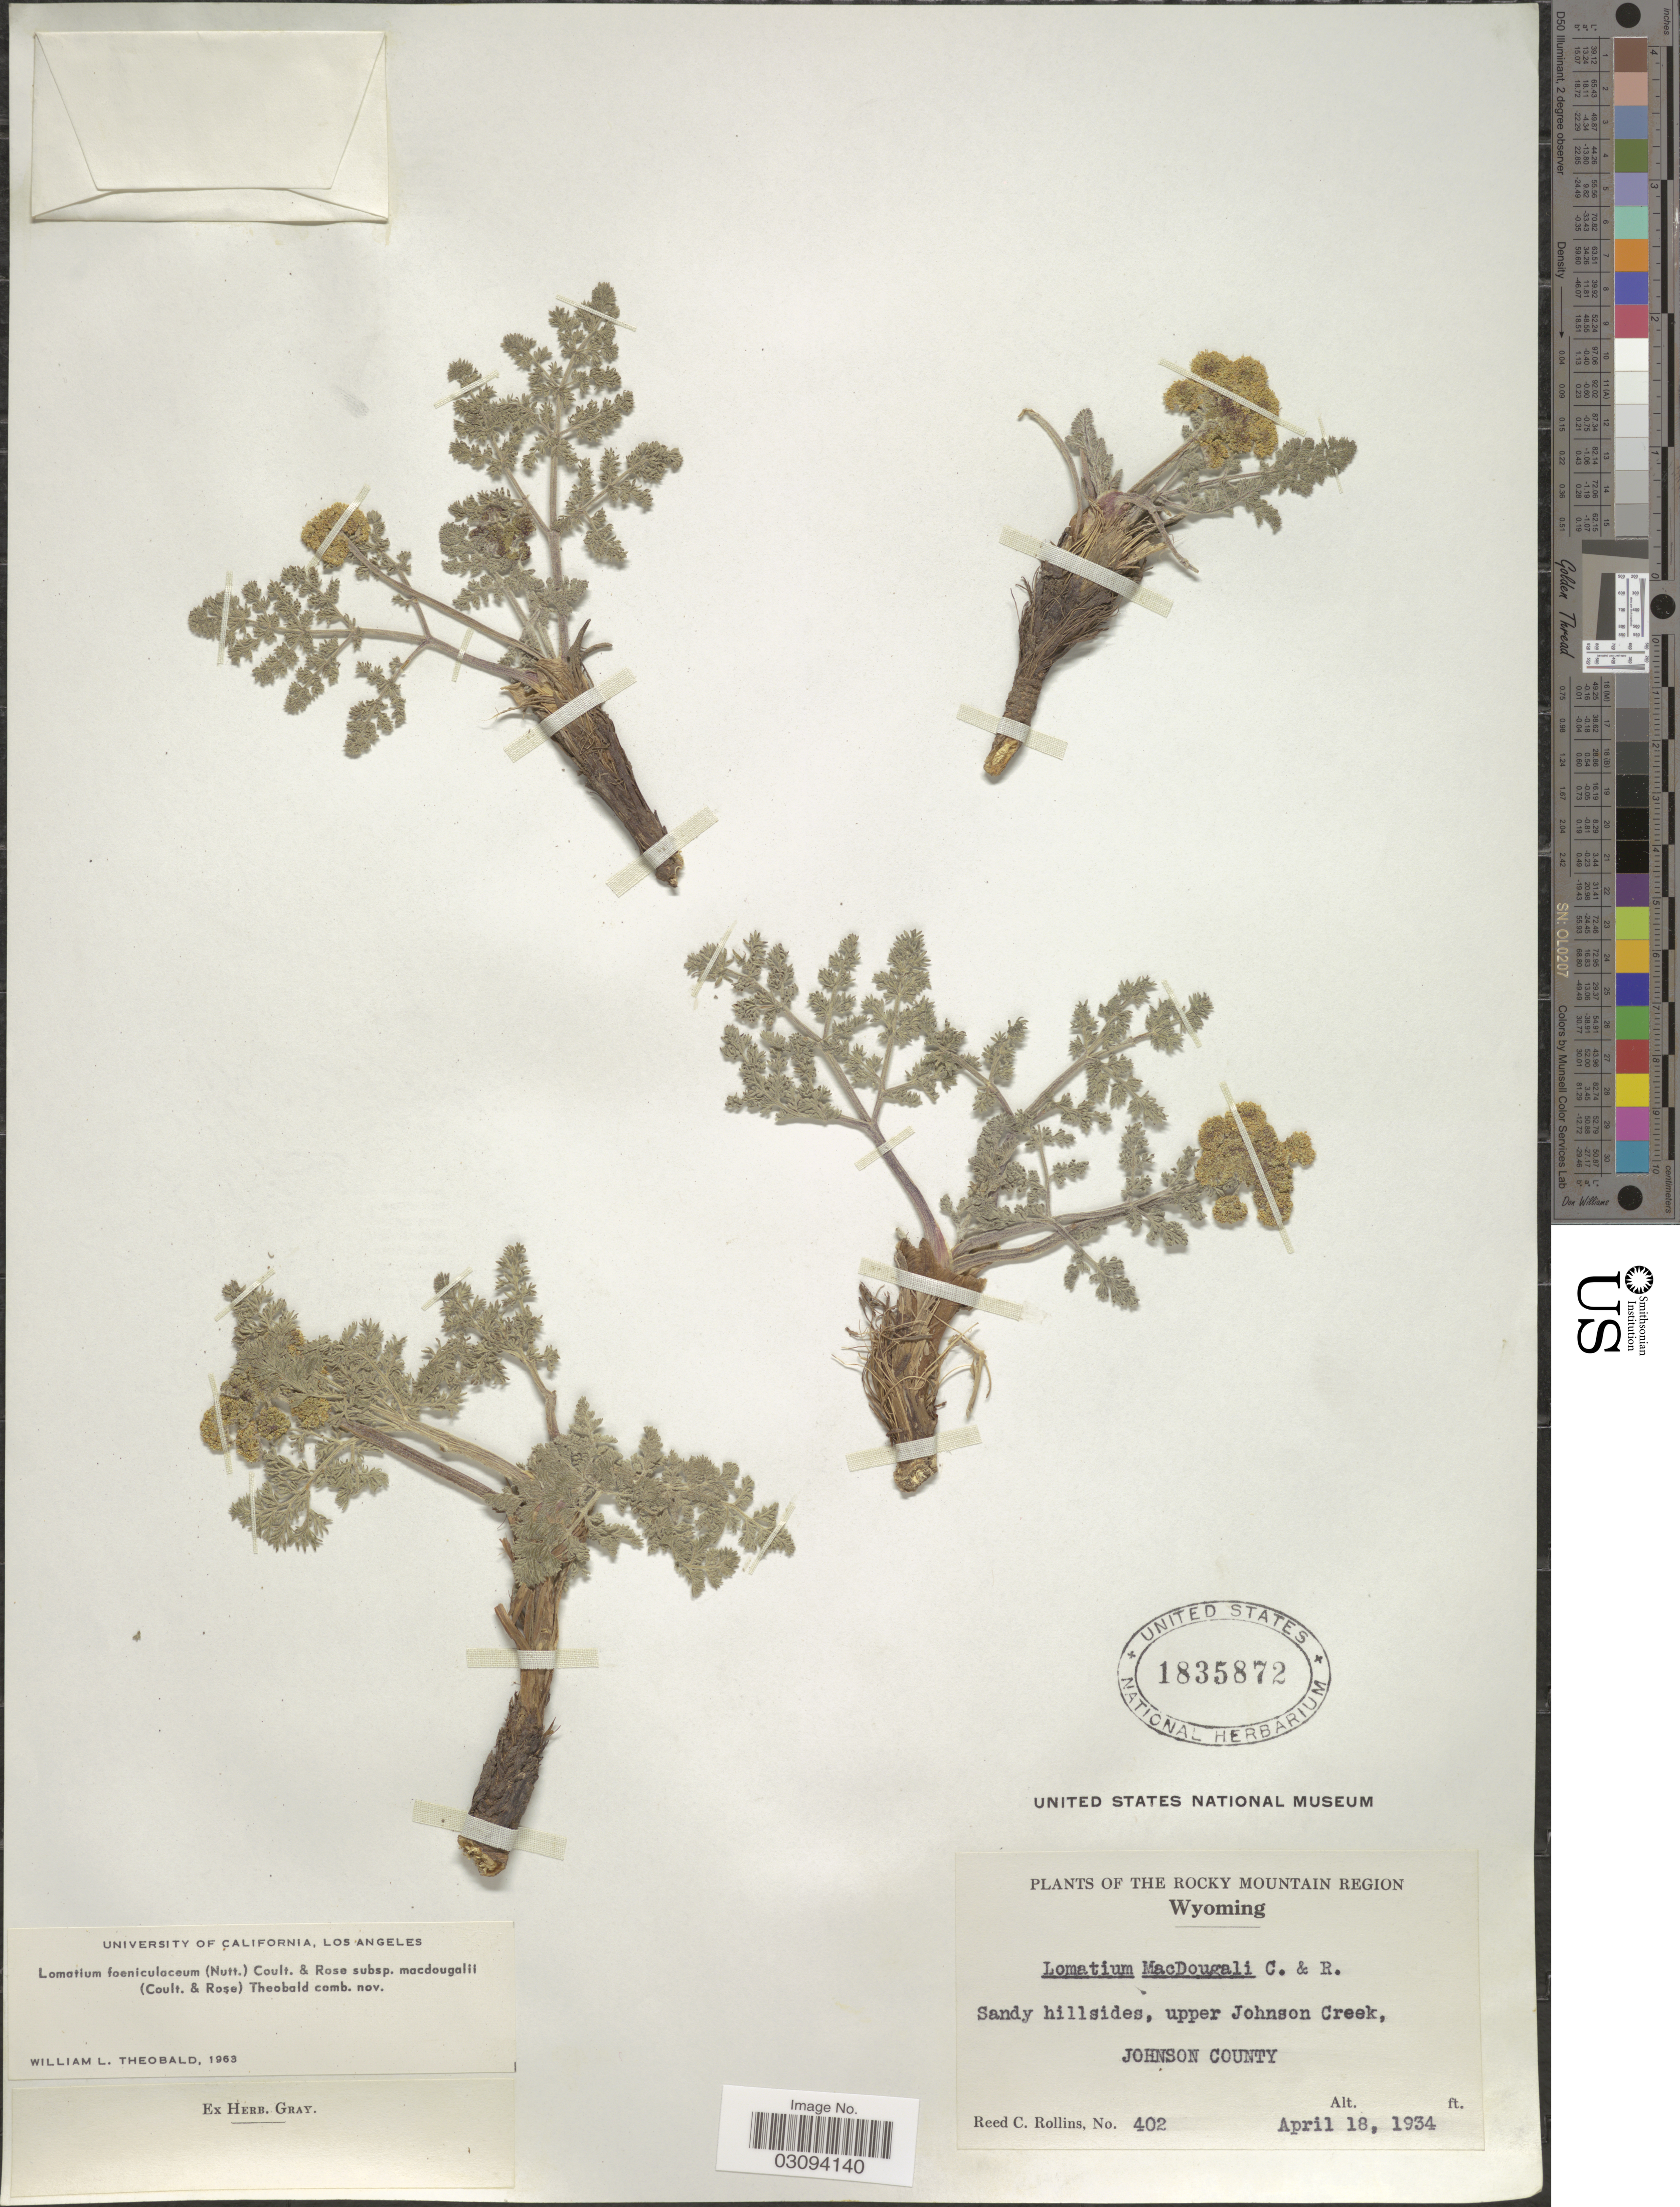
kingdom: Plantae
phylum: Tracheophyta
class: Magnoliopsida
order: Apiales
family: Apiaceae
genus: Lomatium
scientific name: Lomatium foeniculaceum subsp. macdougalii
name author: (J.M. Coult. & Rose) W.L. Theob.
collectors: R. C. Rollins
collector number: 402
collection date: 1934-04-18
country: United States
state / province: Wyoming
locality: Upper Johnson Creek, Johnson County. The Rocky Mountain Region.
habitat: sandy hillside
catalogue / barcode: US 1835872